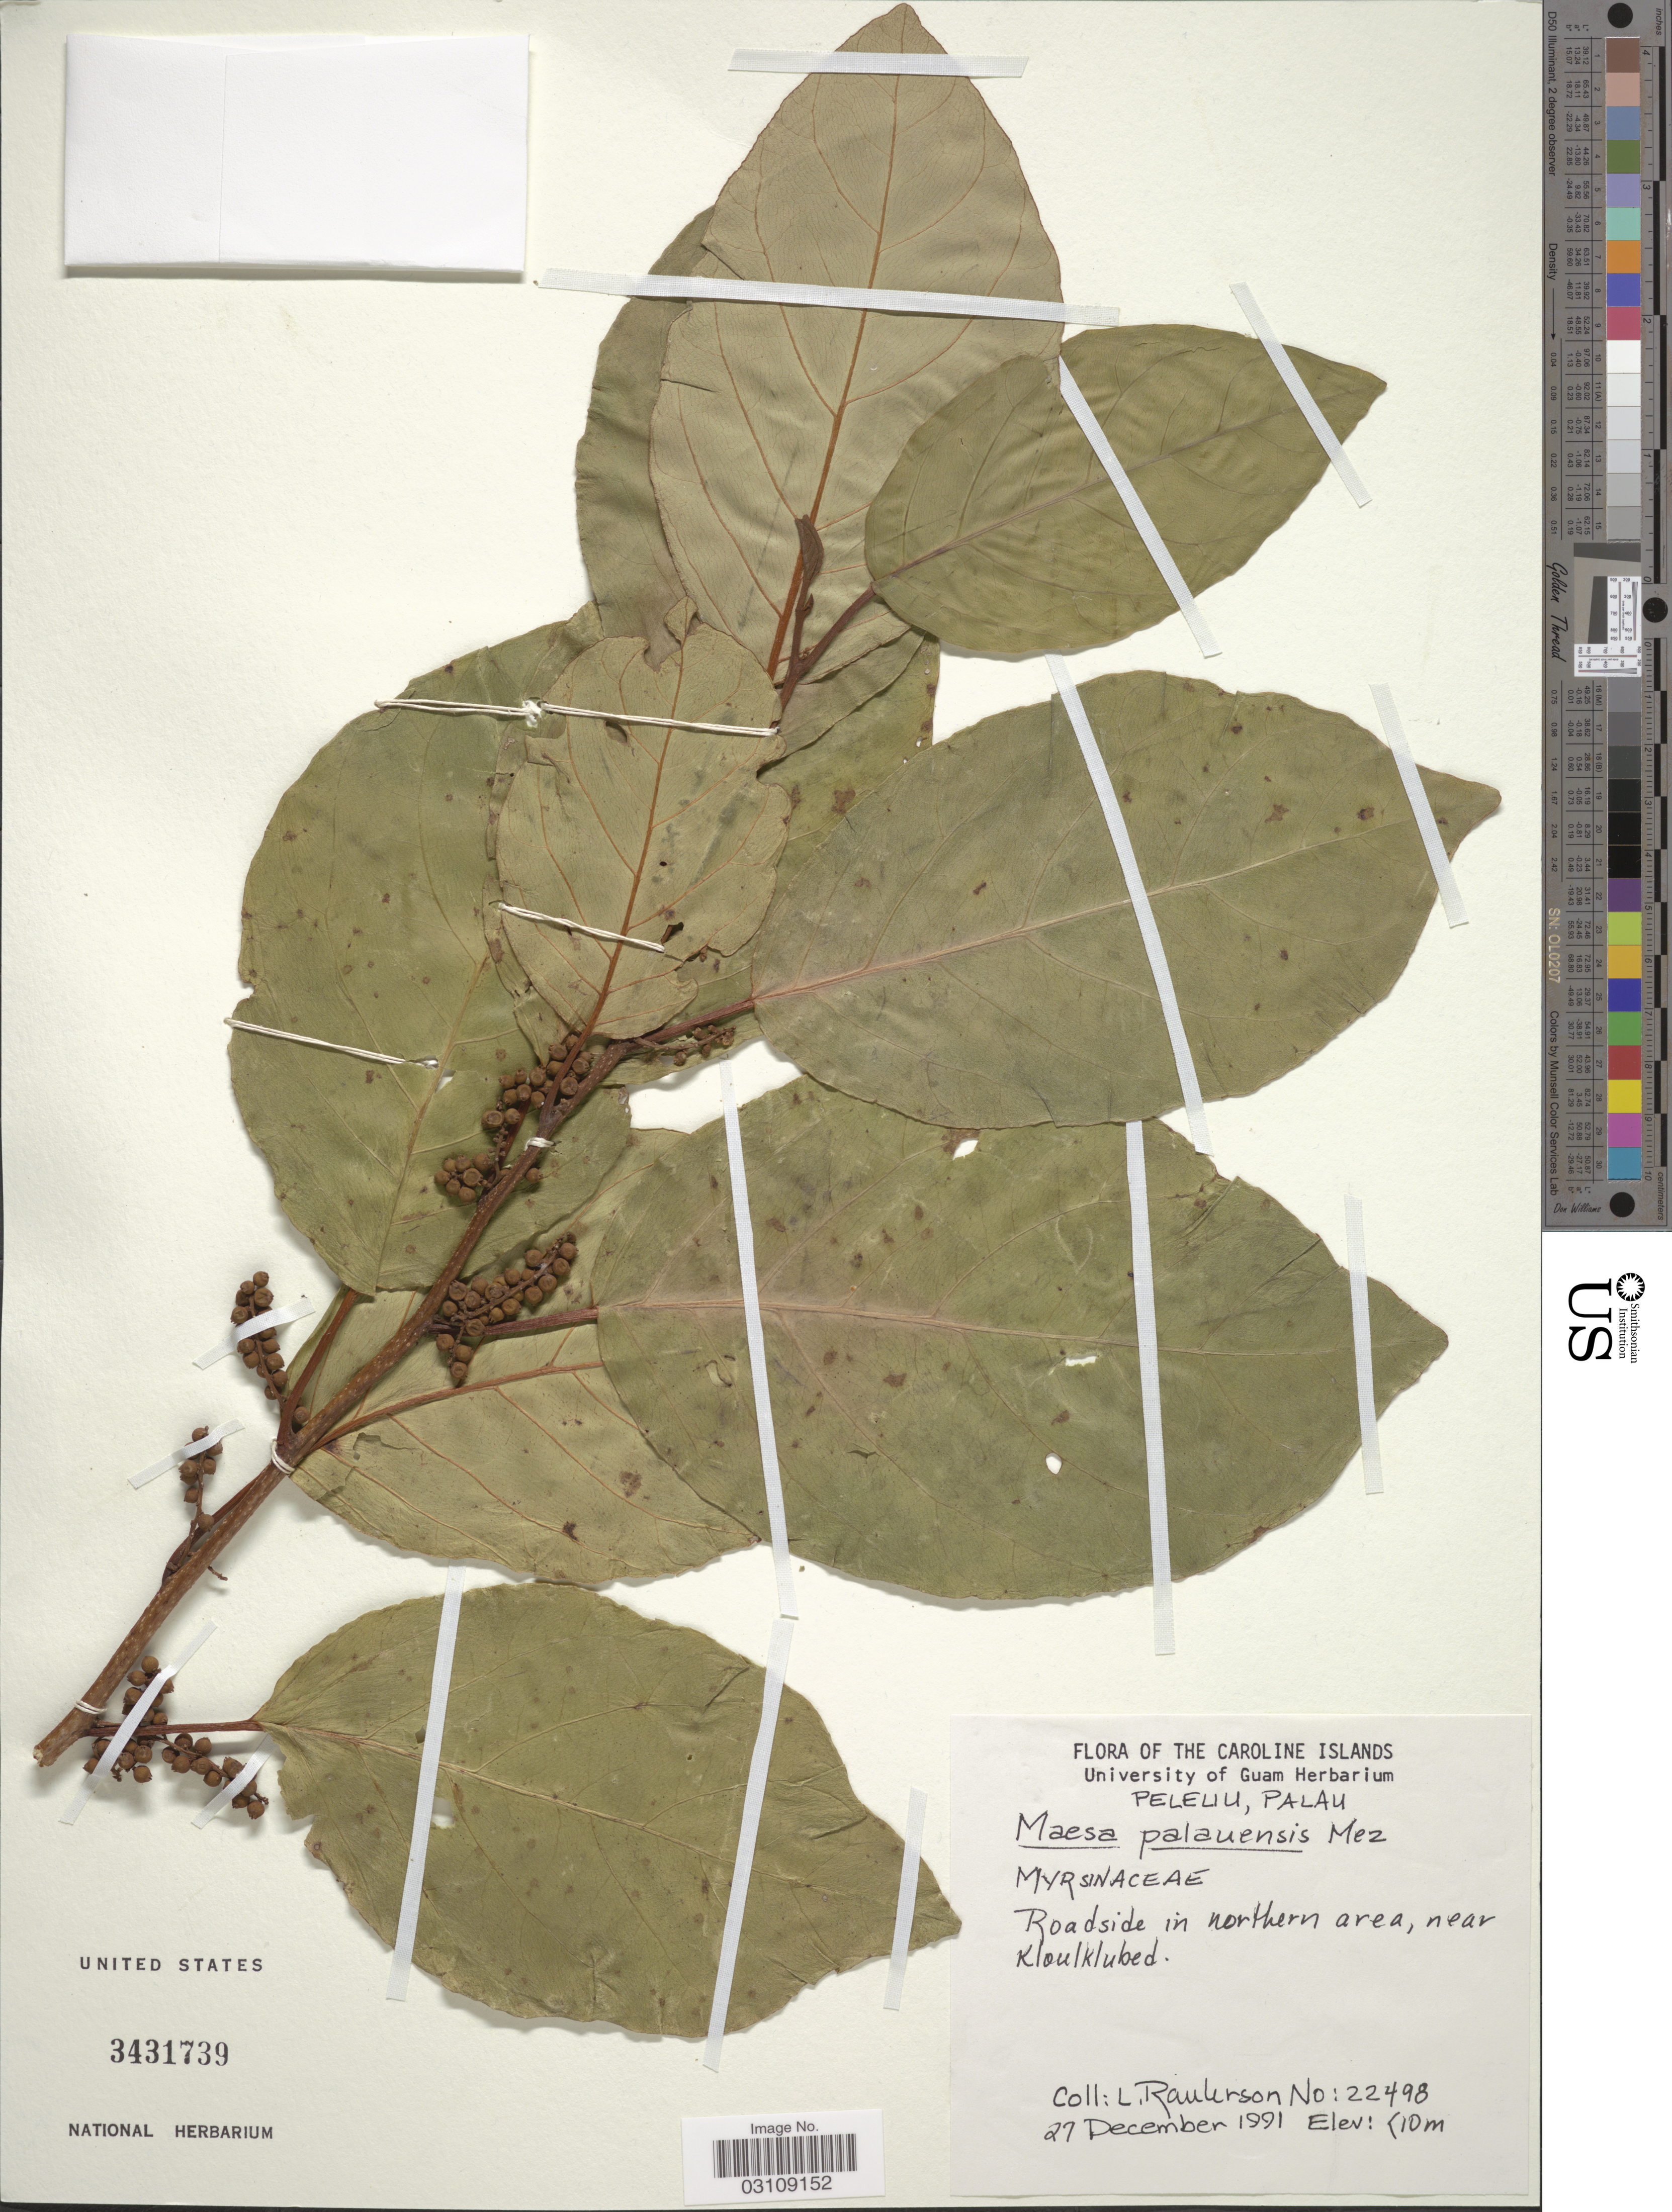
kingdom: Plantae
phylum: Tracheophyta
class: Magnoliopsida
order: Ericales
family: Primulaceae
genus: Maesa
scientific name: Maesa palauensis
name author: Mez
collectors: L. Raulerson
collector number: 22498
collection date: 1991-12-27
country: Palau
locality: The Caroline Islands, Peleliu, Palau. Roadside in northern area, near Kloulklubed.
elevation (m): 10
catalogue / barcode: US 3431739